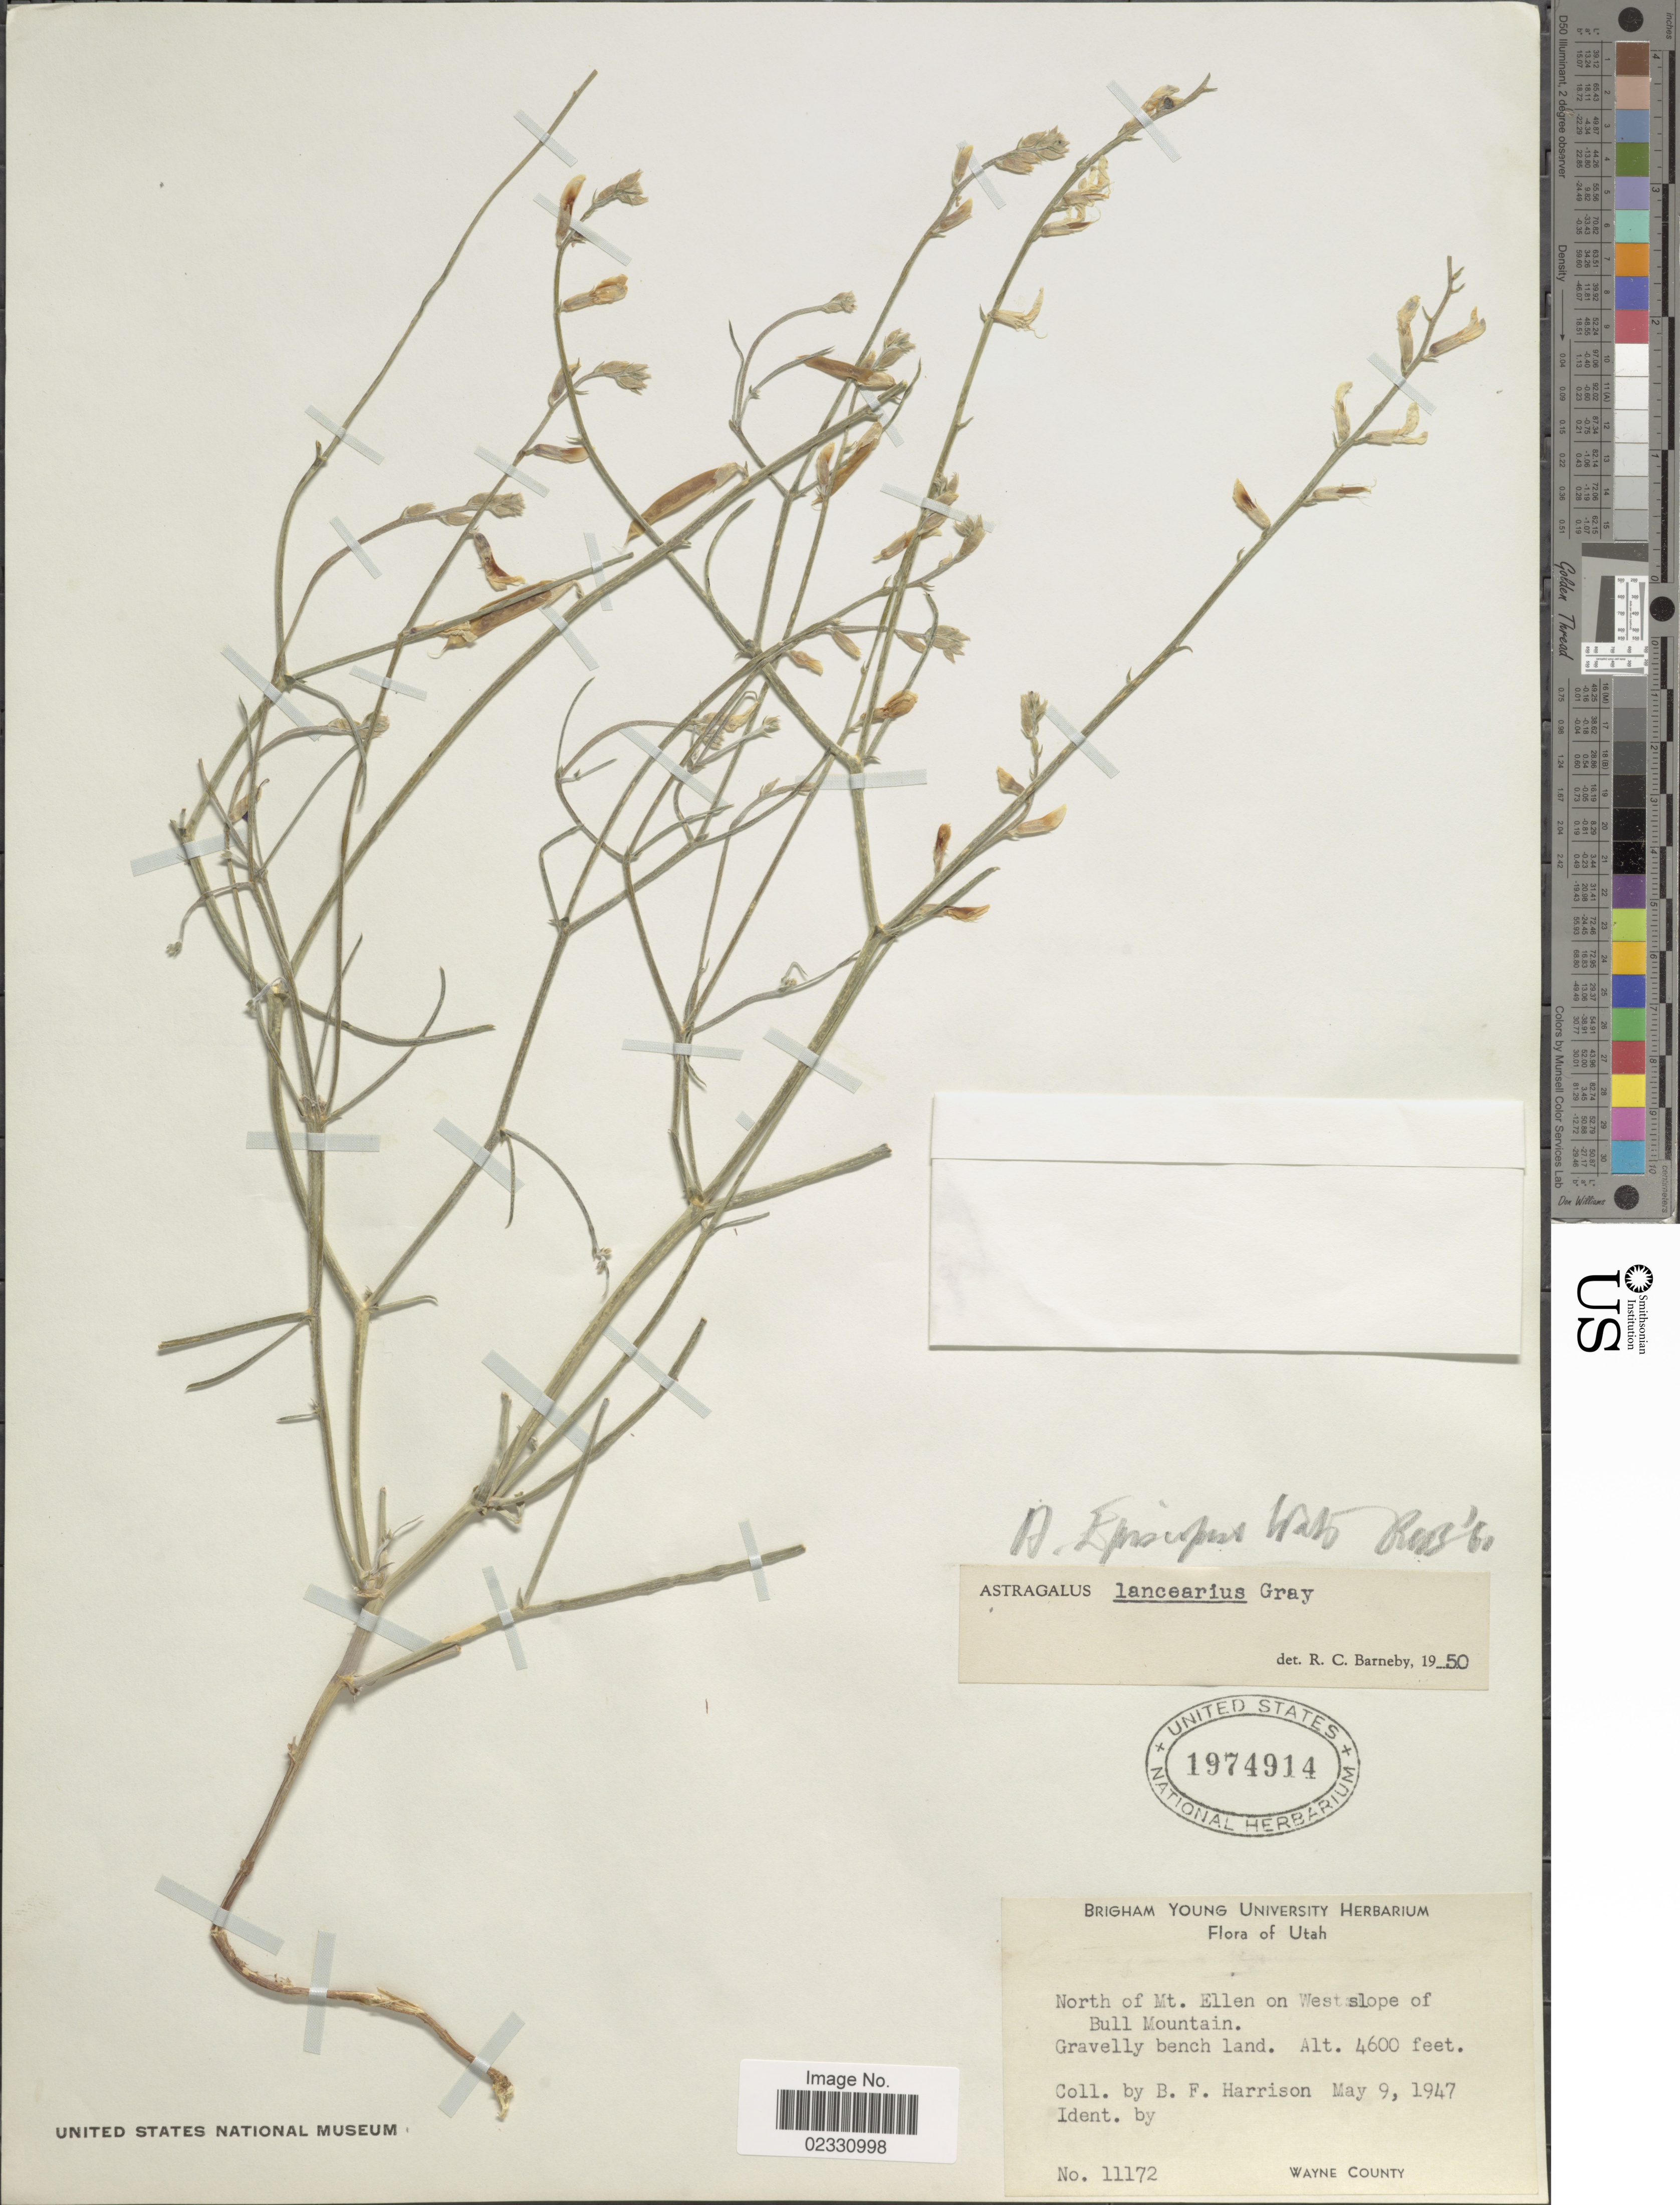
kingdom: Plantae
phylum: Tracheophyta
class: Magnoliopsida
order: Fabales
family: Fabaceae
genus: Astragalus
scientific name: Astragalus episcopus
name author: S. Watson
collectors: B. F. Harrison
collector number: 11172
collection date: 1947-05-09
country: United States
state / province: Utah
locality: North of Mt Ellen on West slope of Bull Mountain. Gravelly bench land, Wayne County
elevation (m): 1402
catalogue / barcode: US 1974914